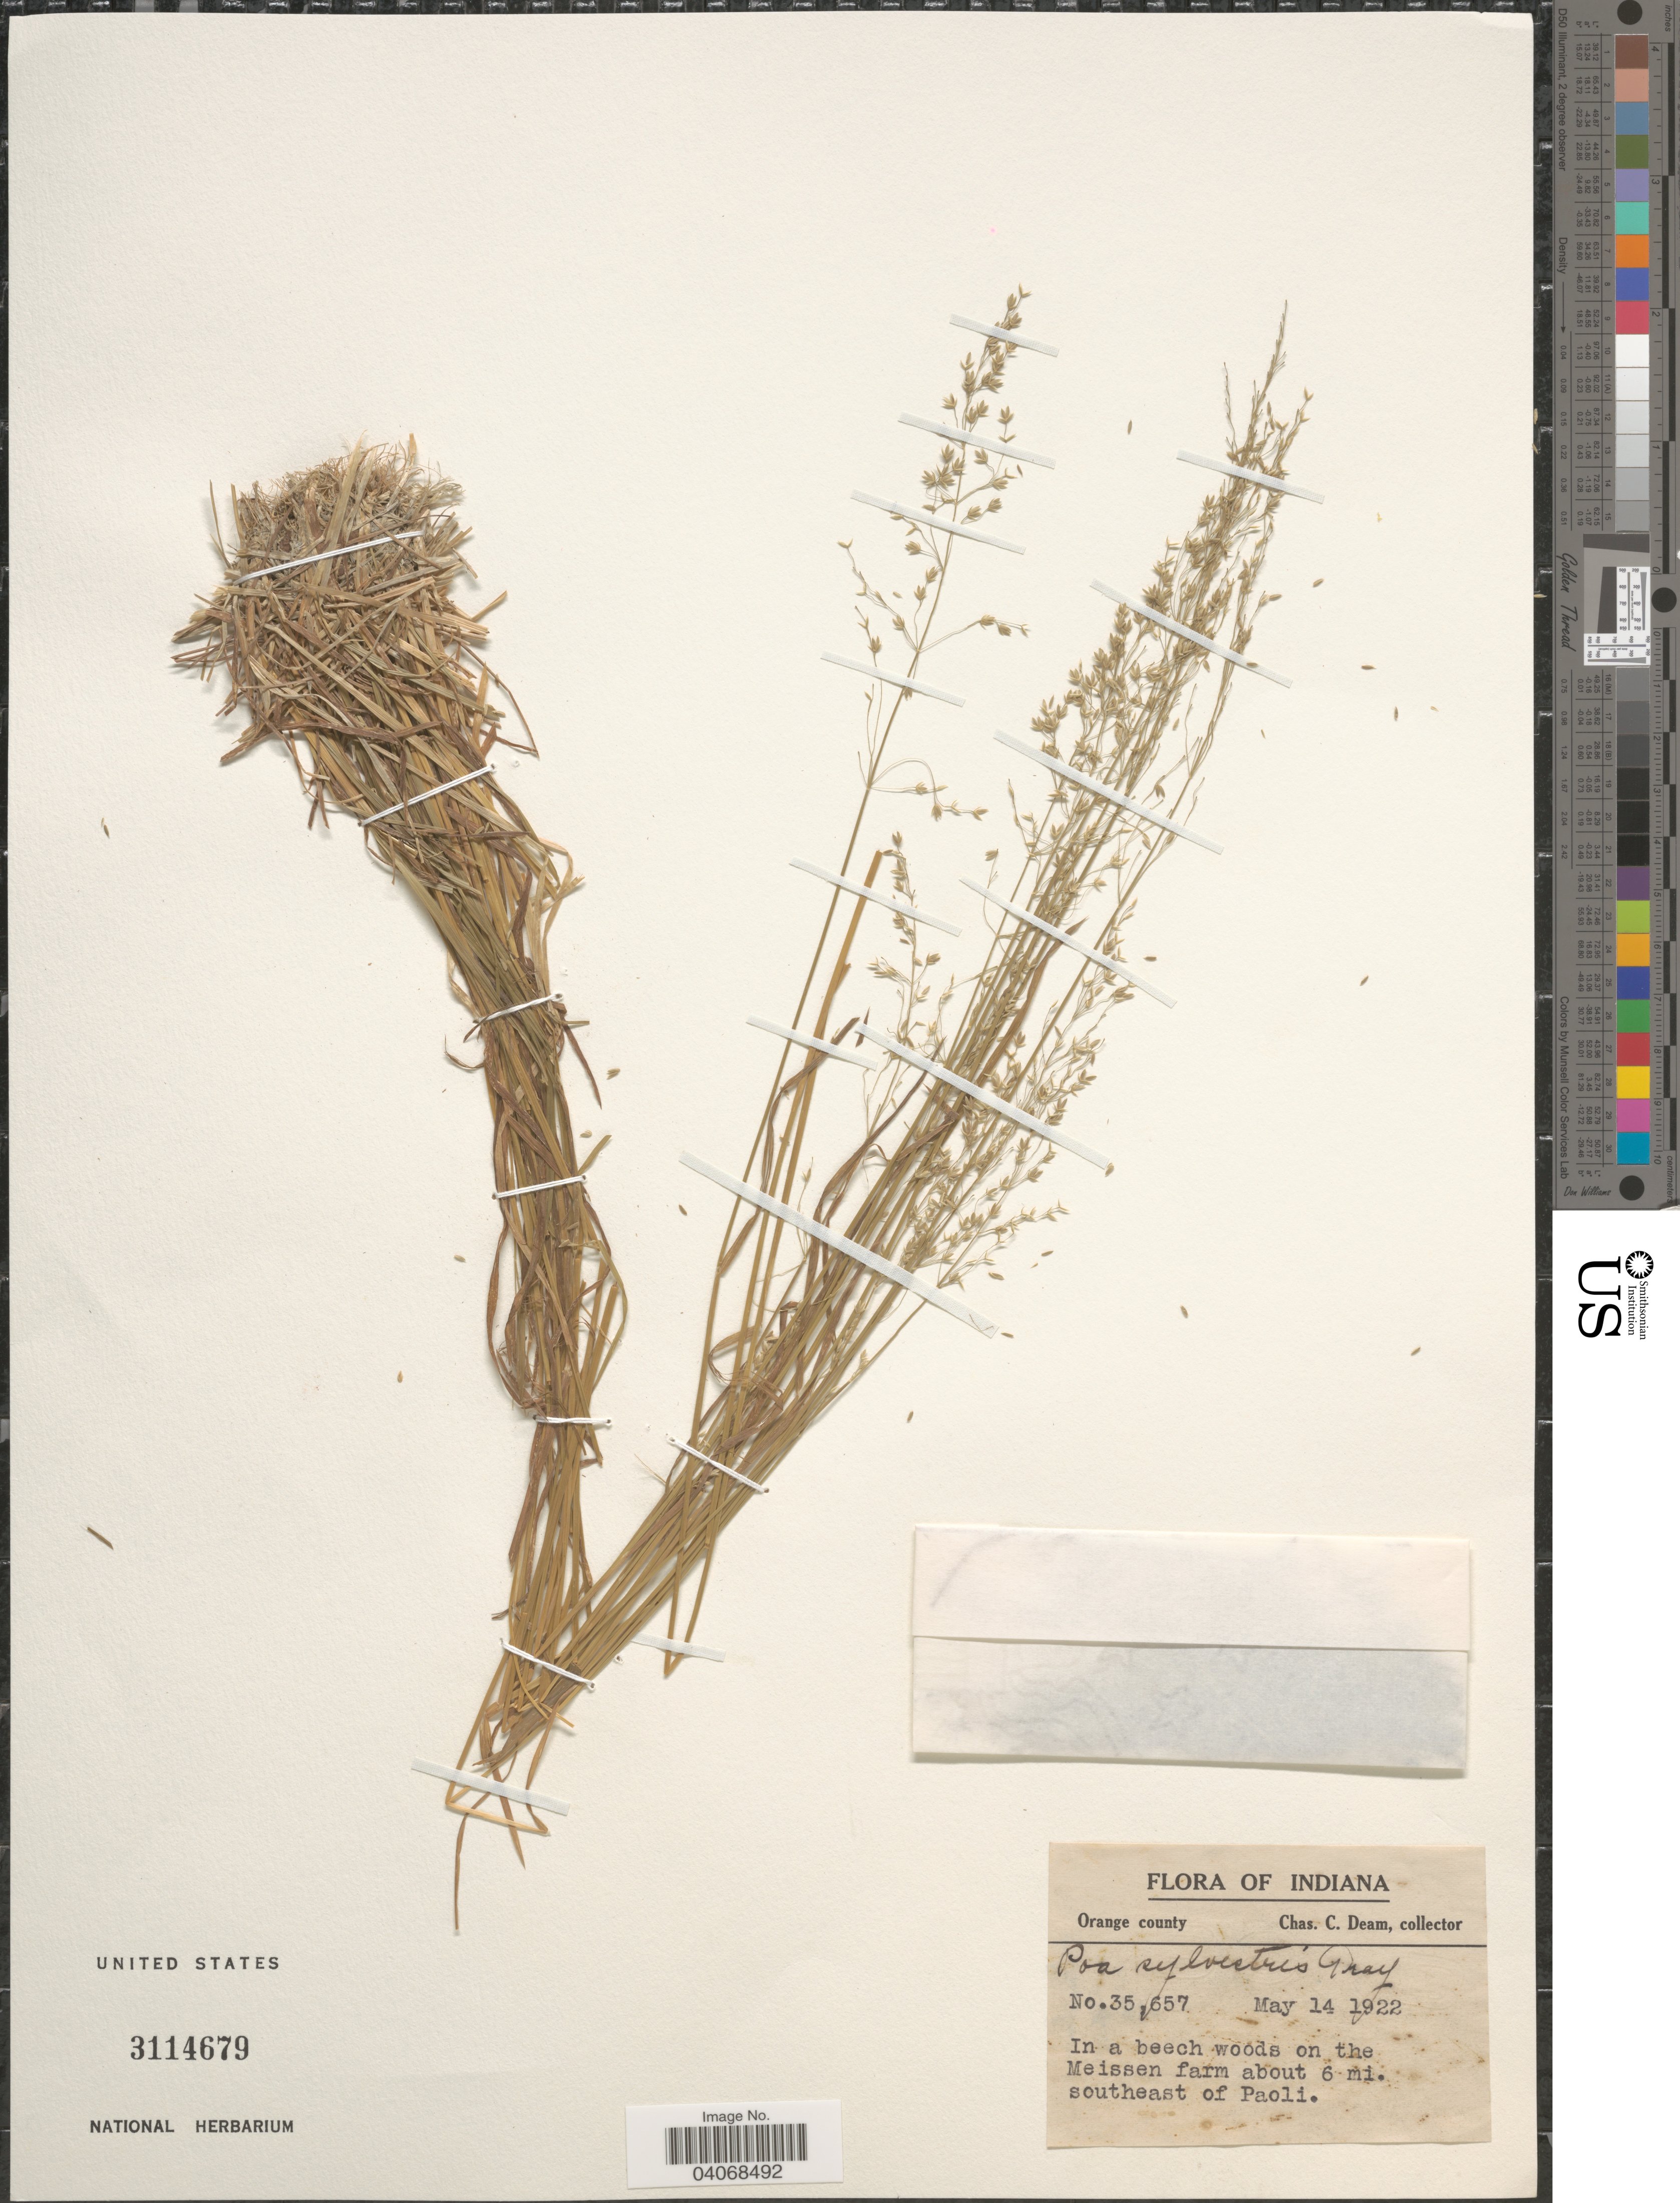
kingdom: Plantae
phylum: Tracheophyta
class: Liliopsida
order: Poales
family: Poaceae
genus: Poa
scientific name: Poa sylvestris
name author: A. Gray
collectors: C. C. Deam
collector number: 35657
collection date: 1922-05-14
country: United States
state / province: Indiana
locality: In a beech woods on the Meissen farm about 6 mi. southeast of Paoli. Orange county.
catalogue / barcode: US 3114679